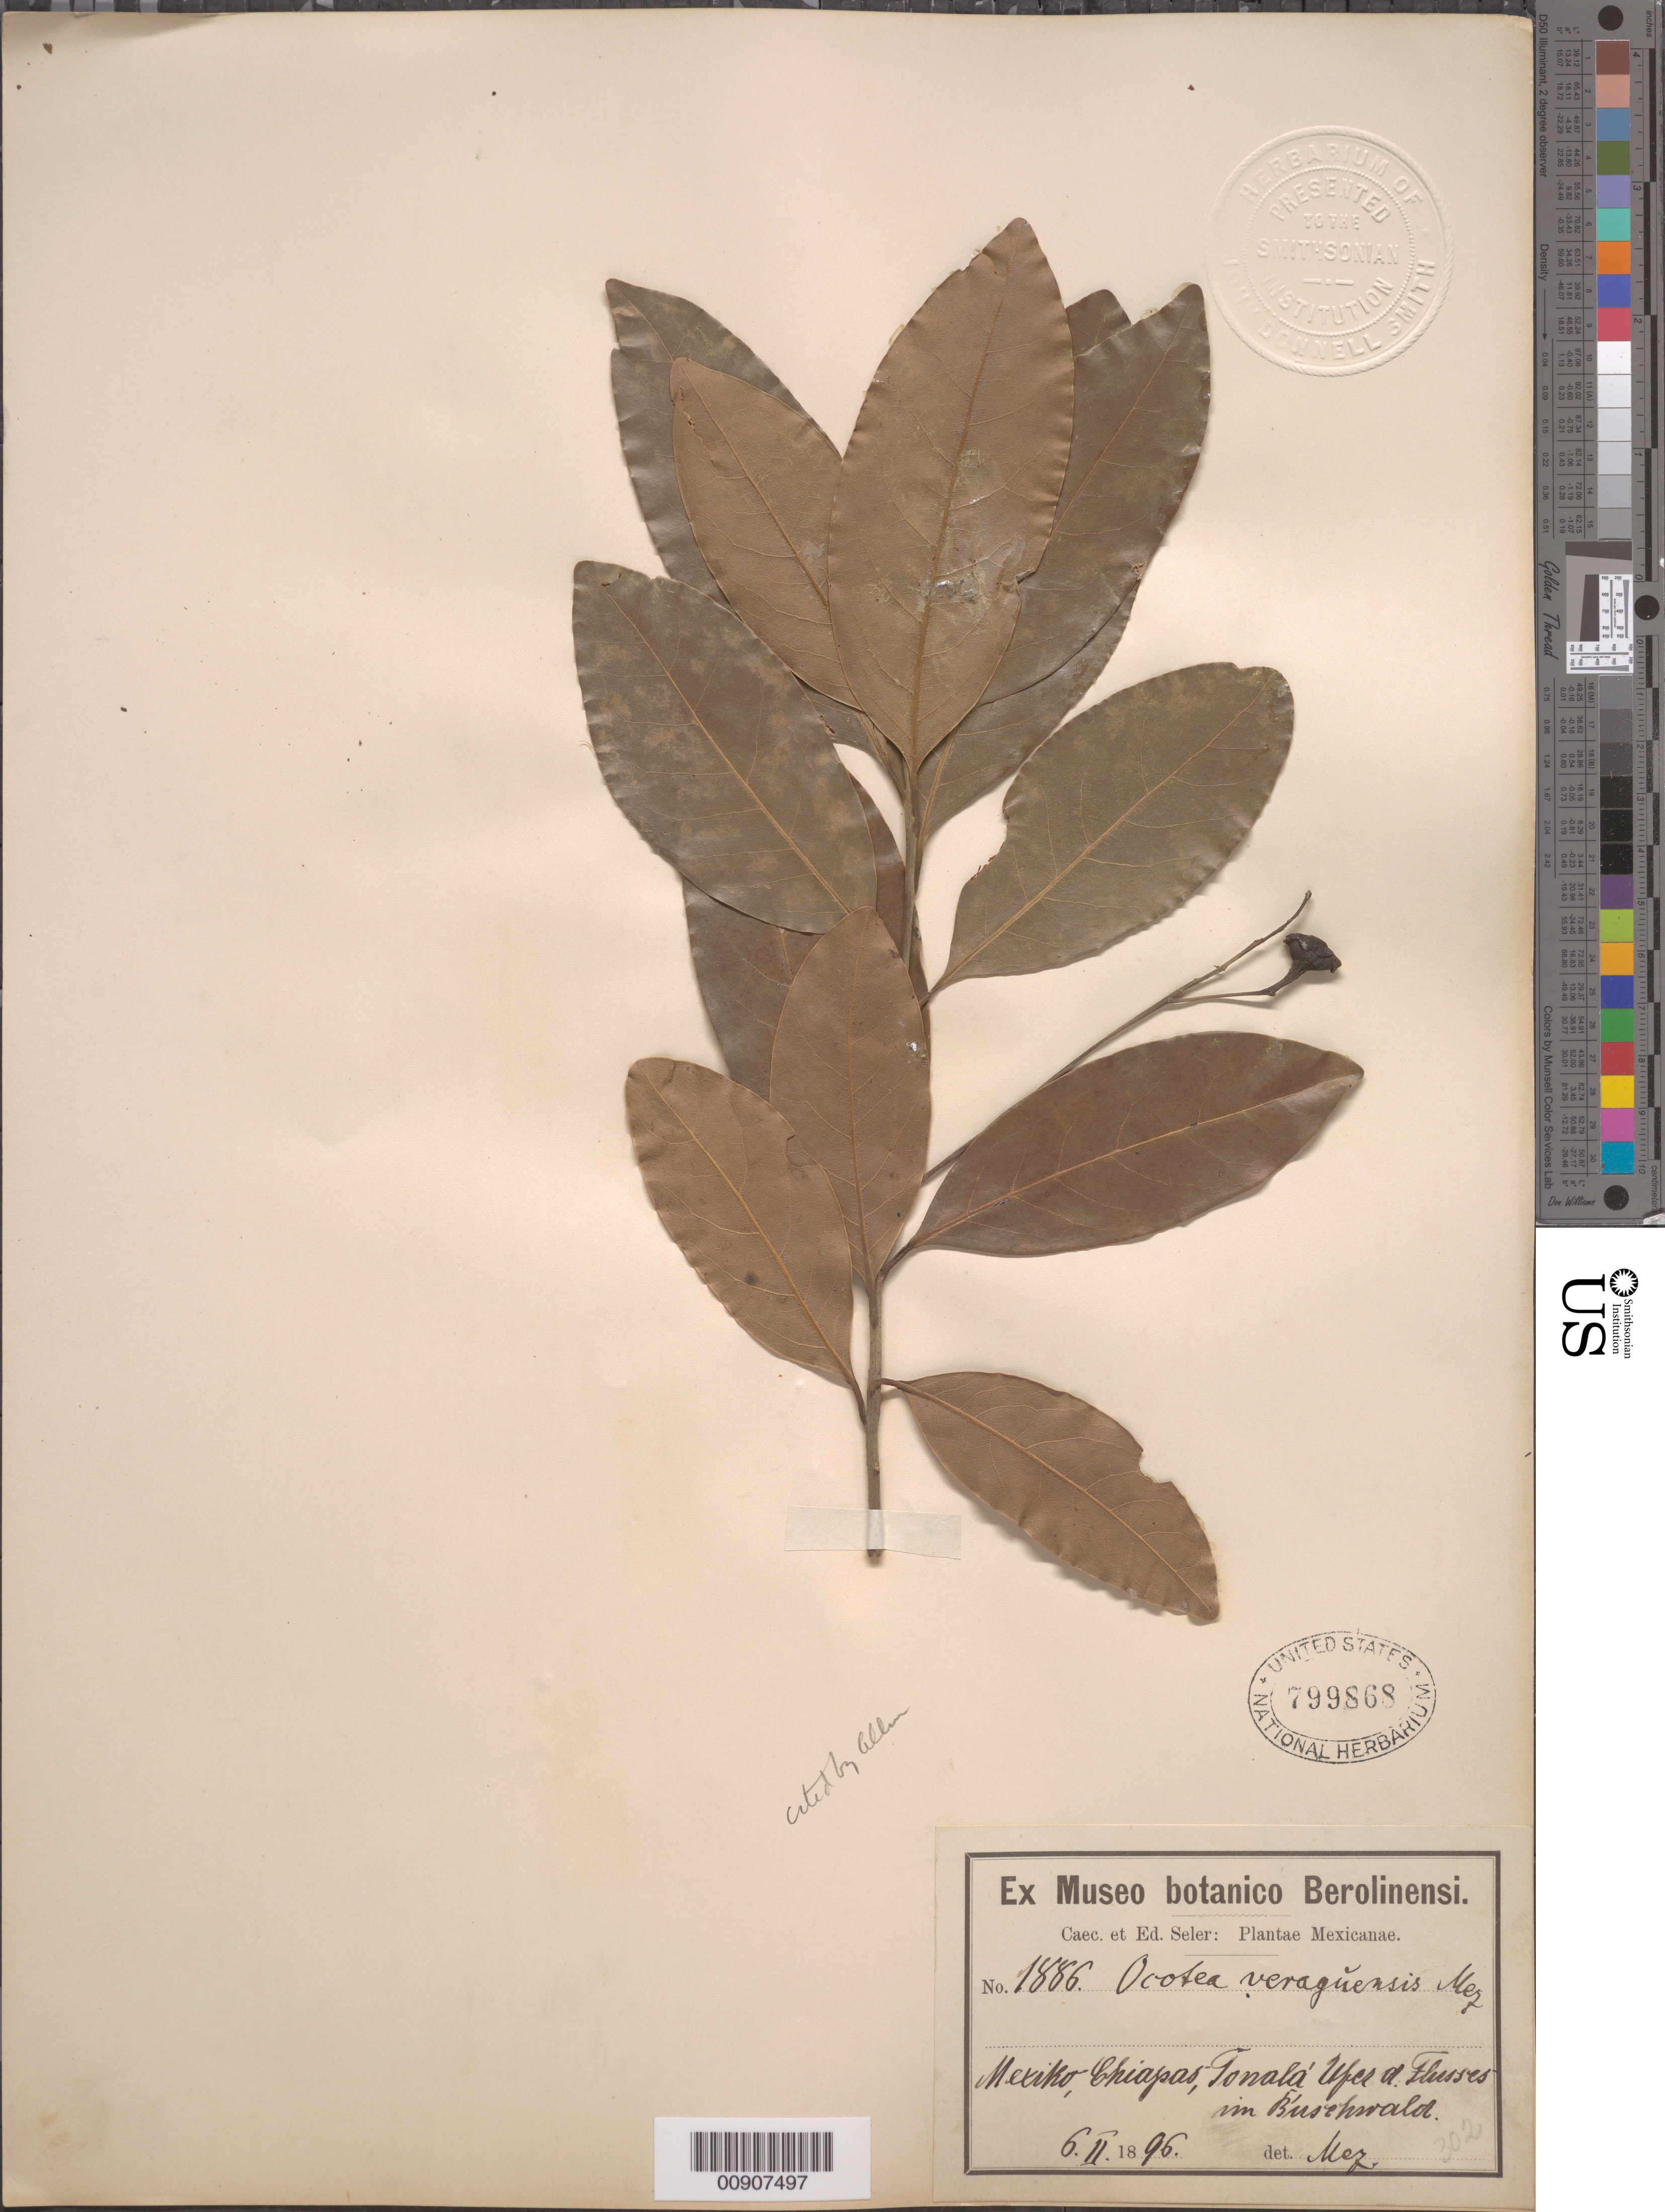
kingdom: Plantae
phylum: Tracheophyta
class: Magnoliopsida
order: Laurales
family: Lauraceae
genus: Ocotea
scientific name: Ocotea veraguensis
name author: (Meisn.) Mez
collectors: C. Seler & E. G. Seler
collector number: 1886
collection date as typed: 06 Feb 1896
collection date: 1896-02-06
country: Mexico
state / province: Chiapas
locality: Chiapas: Tonalá.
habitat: Ufer a fluss es im Buschwald.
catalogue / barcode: US 799868